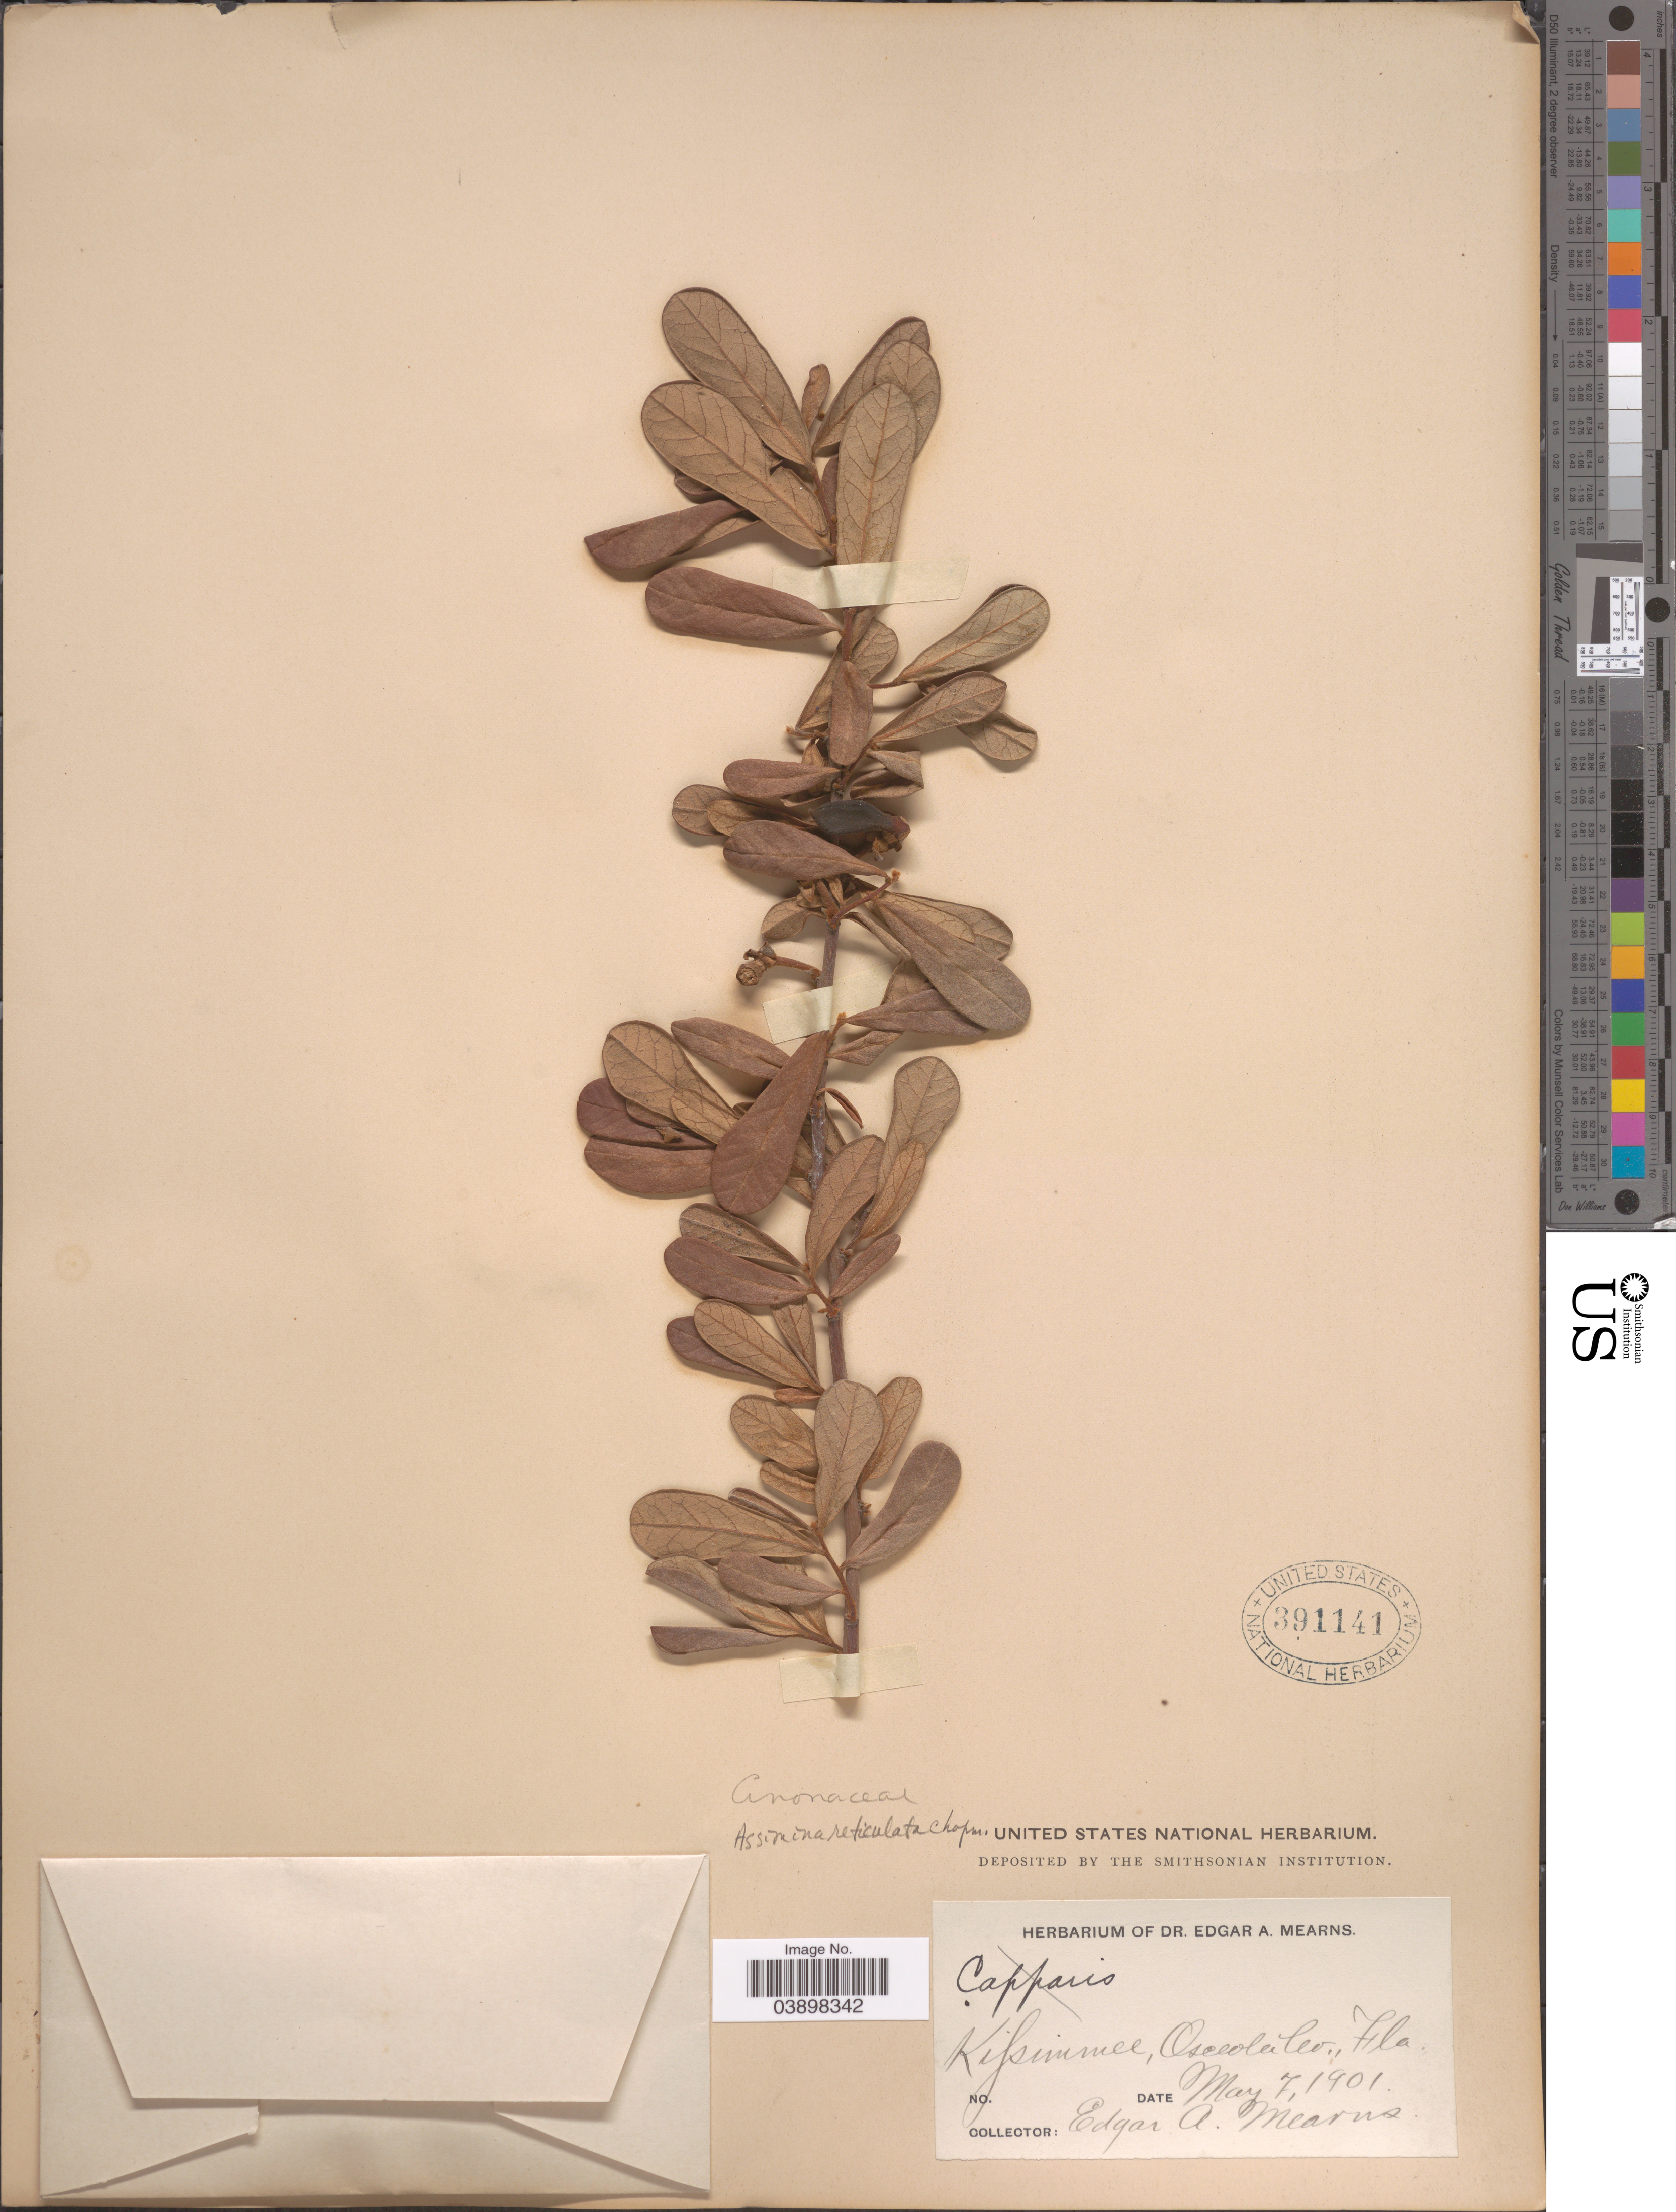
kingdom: Plantae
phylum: Tracheophyta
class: Magnoliopsida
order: Magnoliales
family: Annonaceae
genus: Asimina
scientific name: Asimina reticulata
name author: (Shuttlew.) Chapm.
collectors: E. A. Mearns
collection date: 1901-05-07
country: United States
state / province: Florida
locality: Kissimmee, Osceola Co.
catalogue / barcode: US 391141